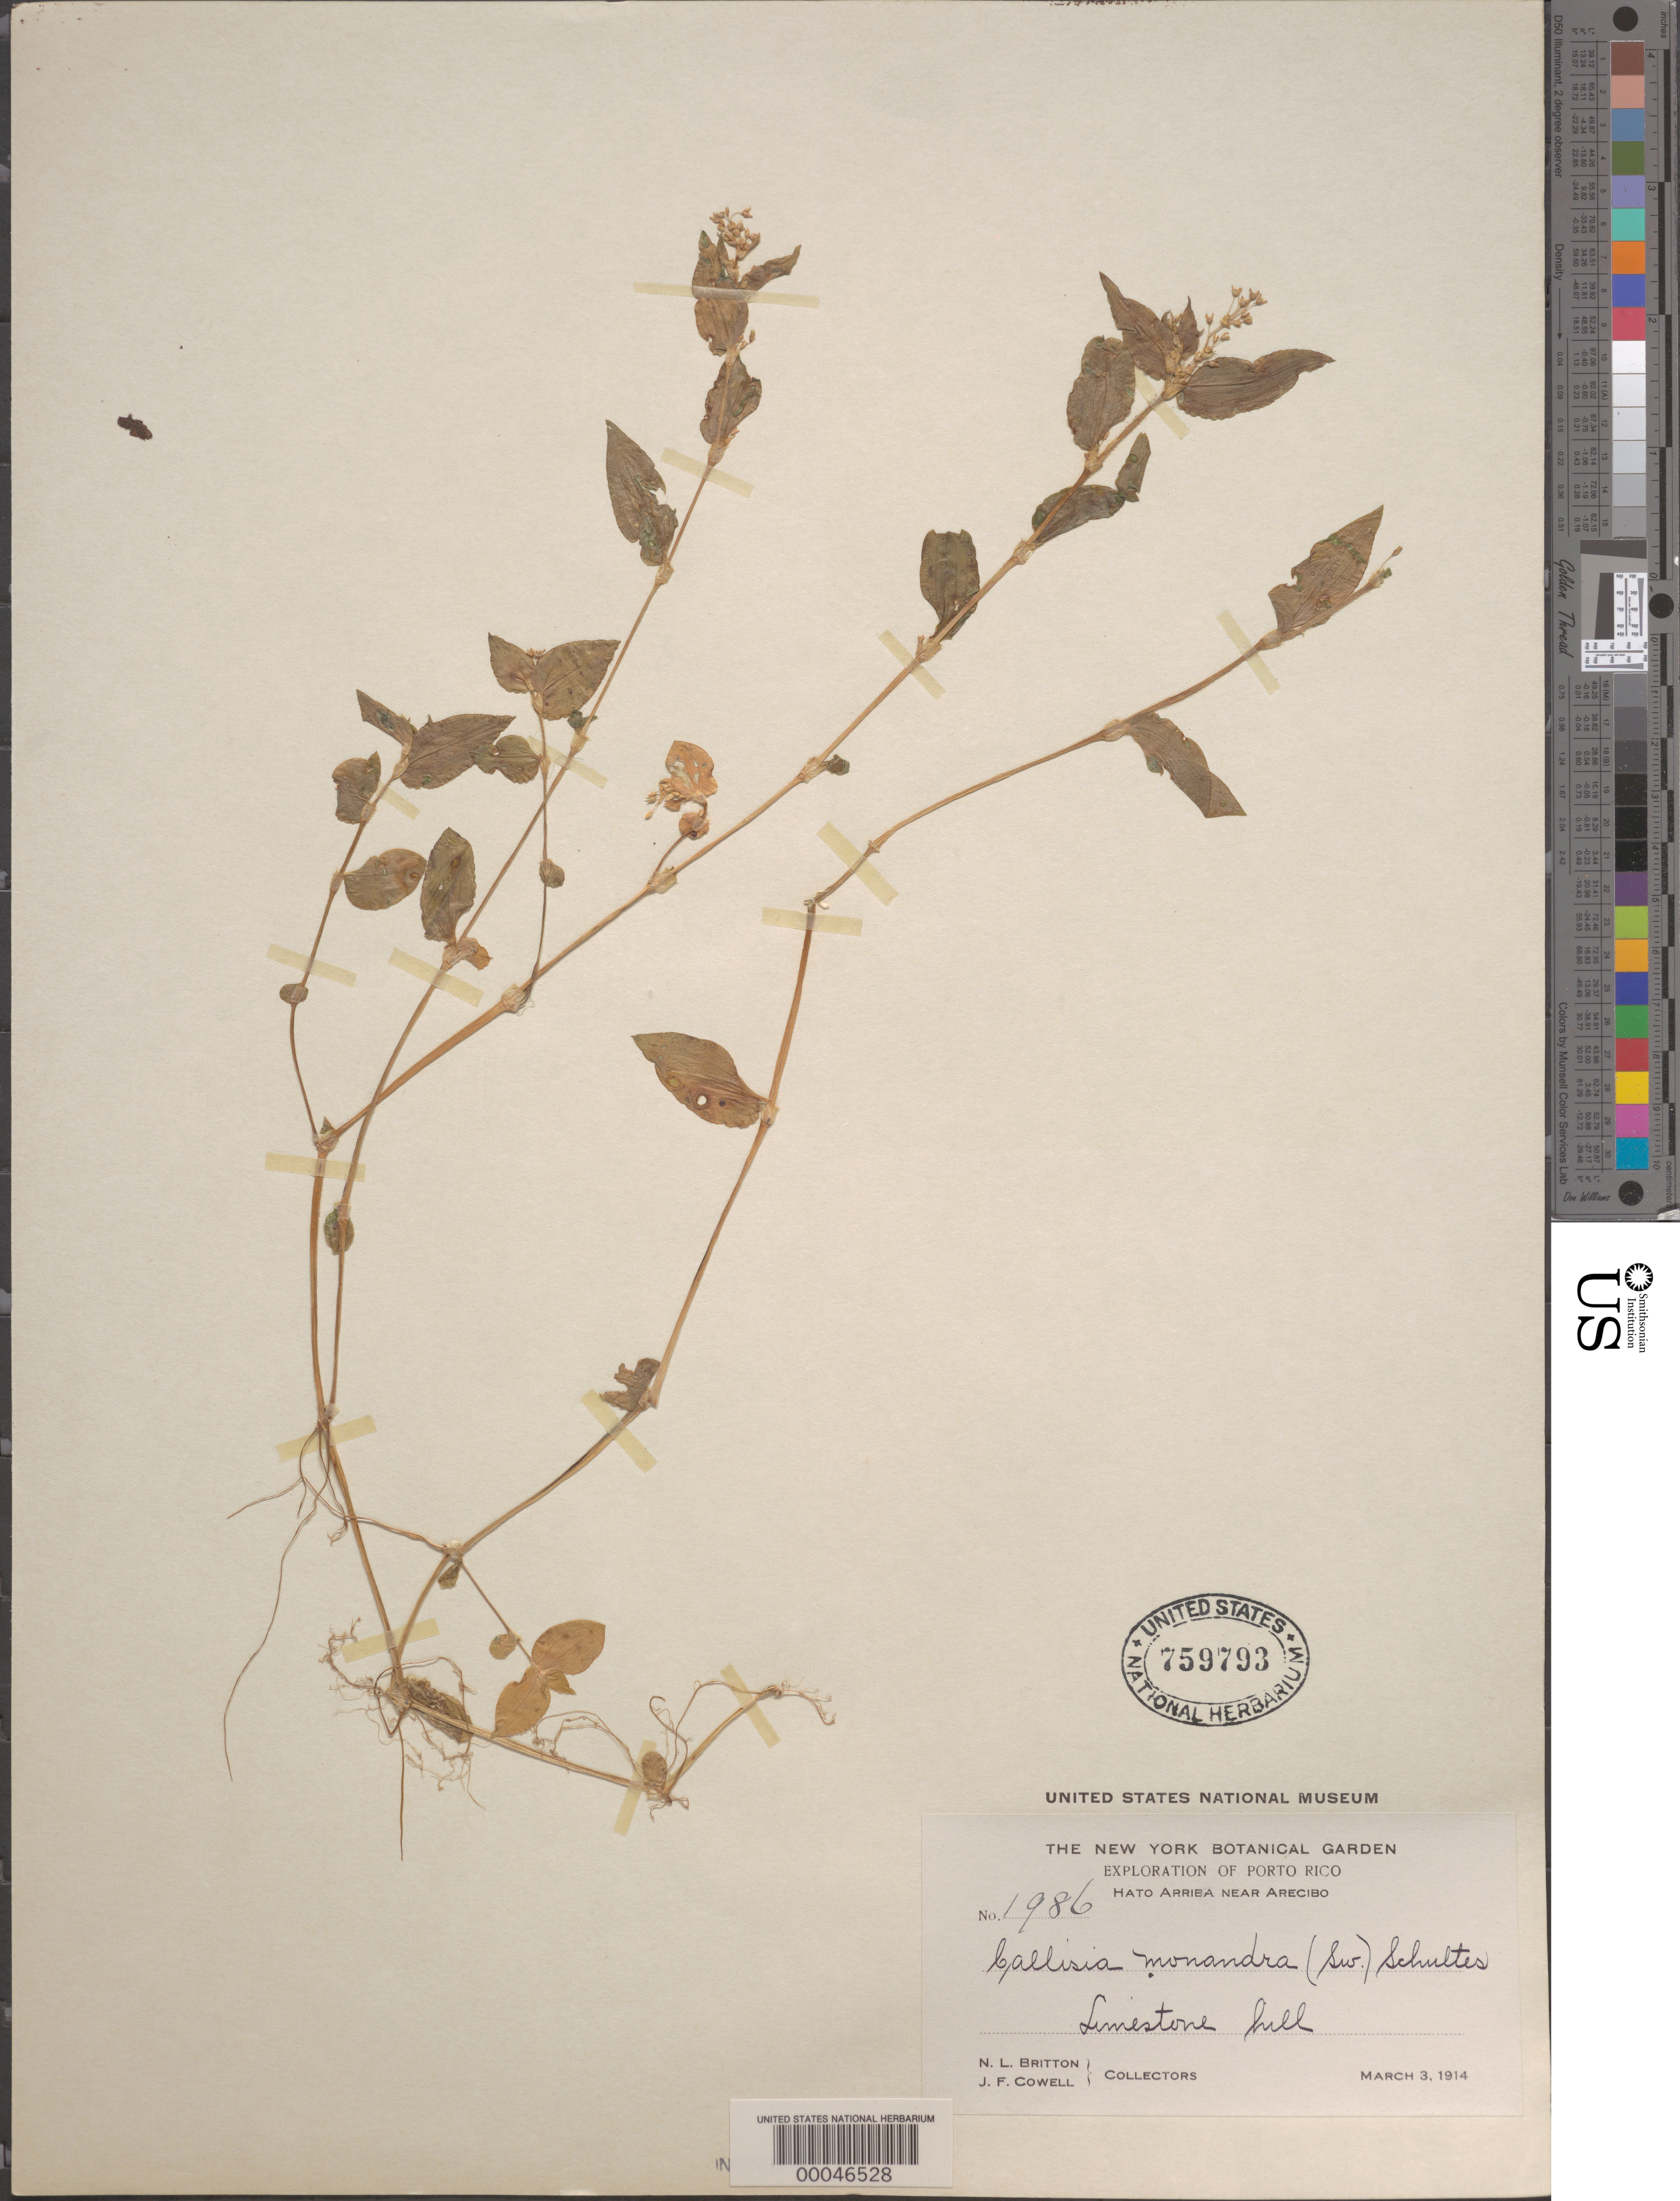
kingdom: Plantae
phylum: Tracheophyta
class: Liliopsida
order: Commelinales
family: Commelinaceae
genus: Callisia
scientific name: Callisia monandra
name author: (Sw.) Schult. & Schult. f.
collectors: N. Britton & J. F. Cowell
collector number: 1986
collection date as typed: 03 Mar 1914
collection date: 1914-03-03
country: Puerto Rico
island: Greater Antilles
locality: Hato arriba, near arecibo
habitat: Limestone hill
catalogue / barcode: US 759793